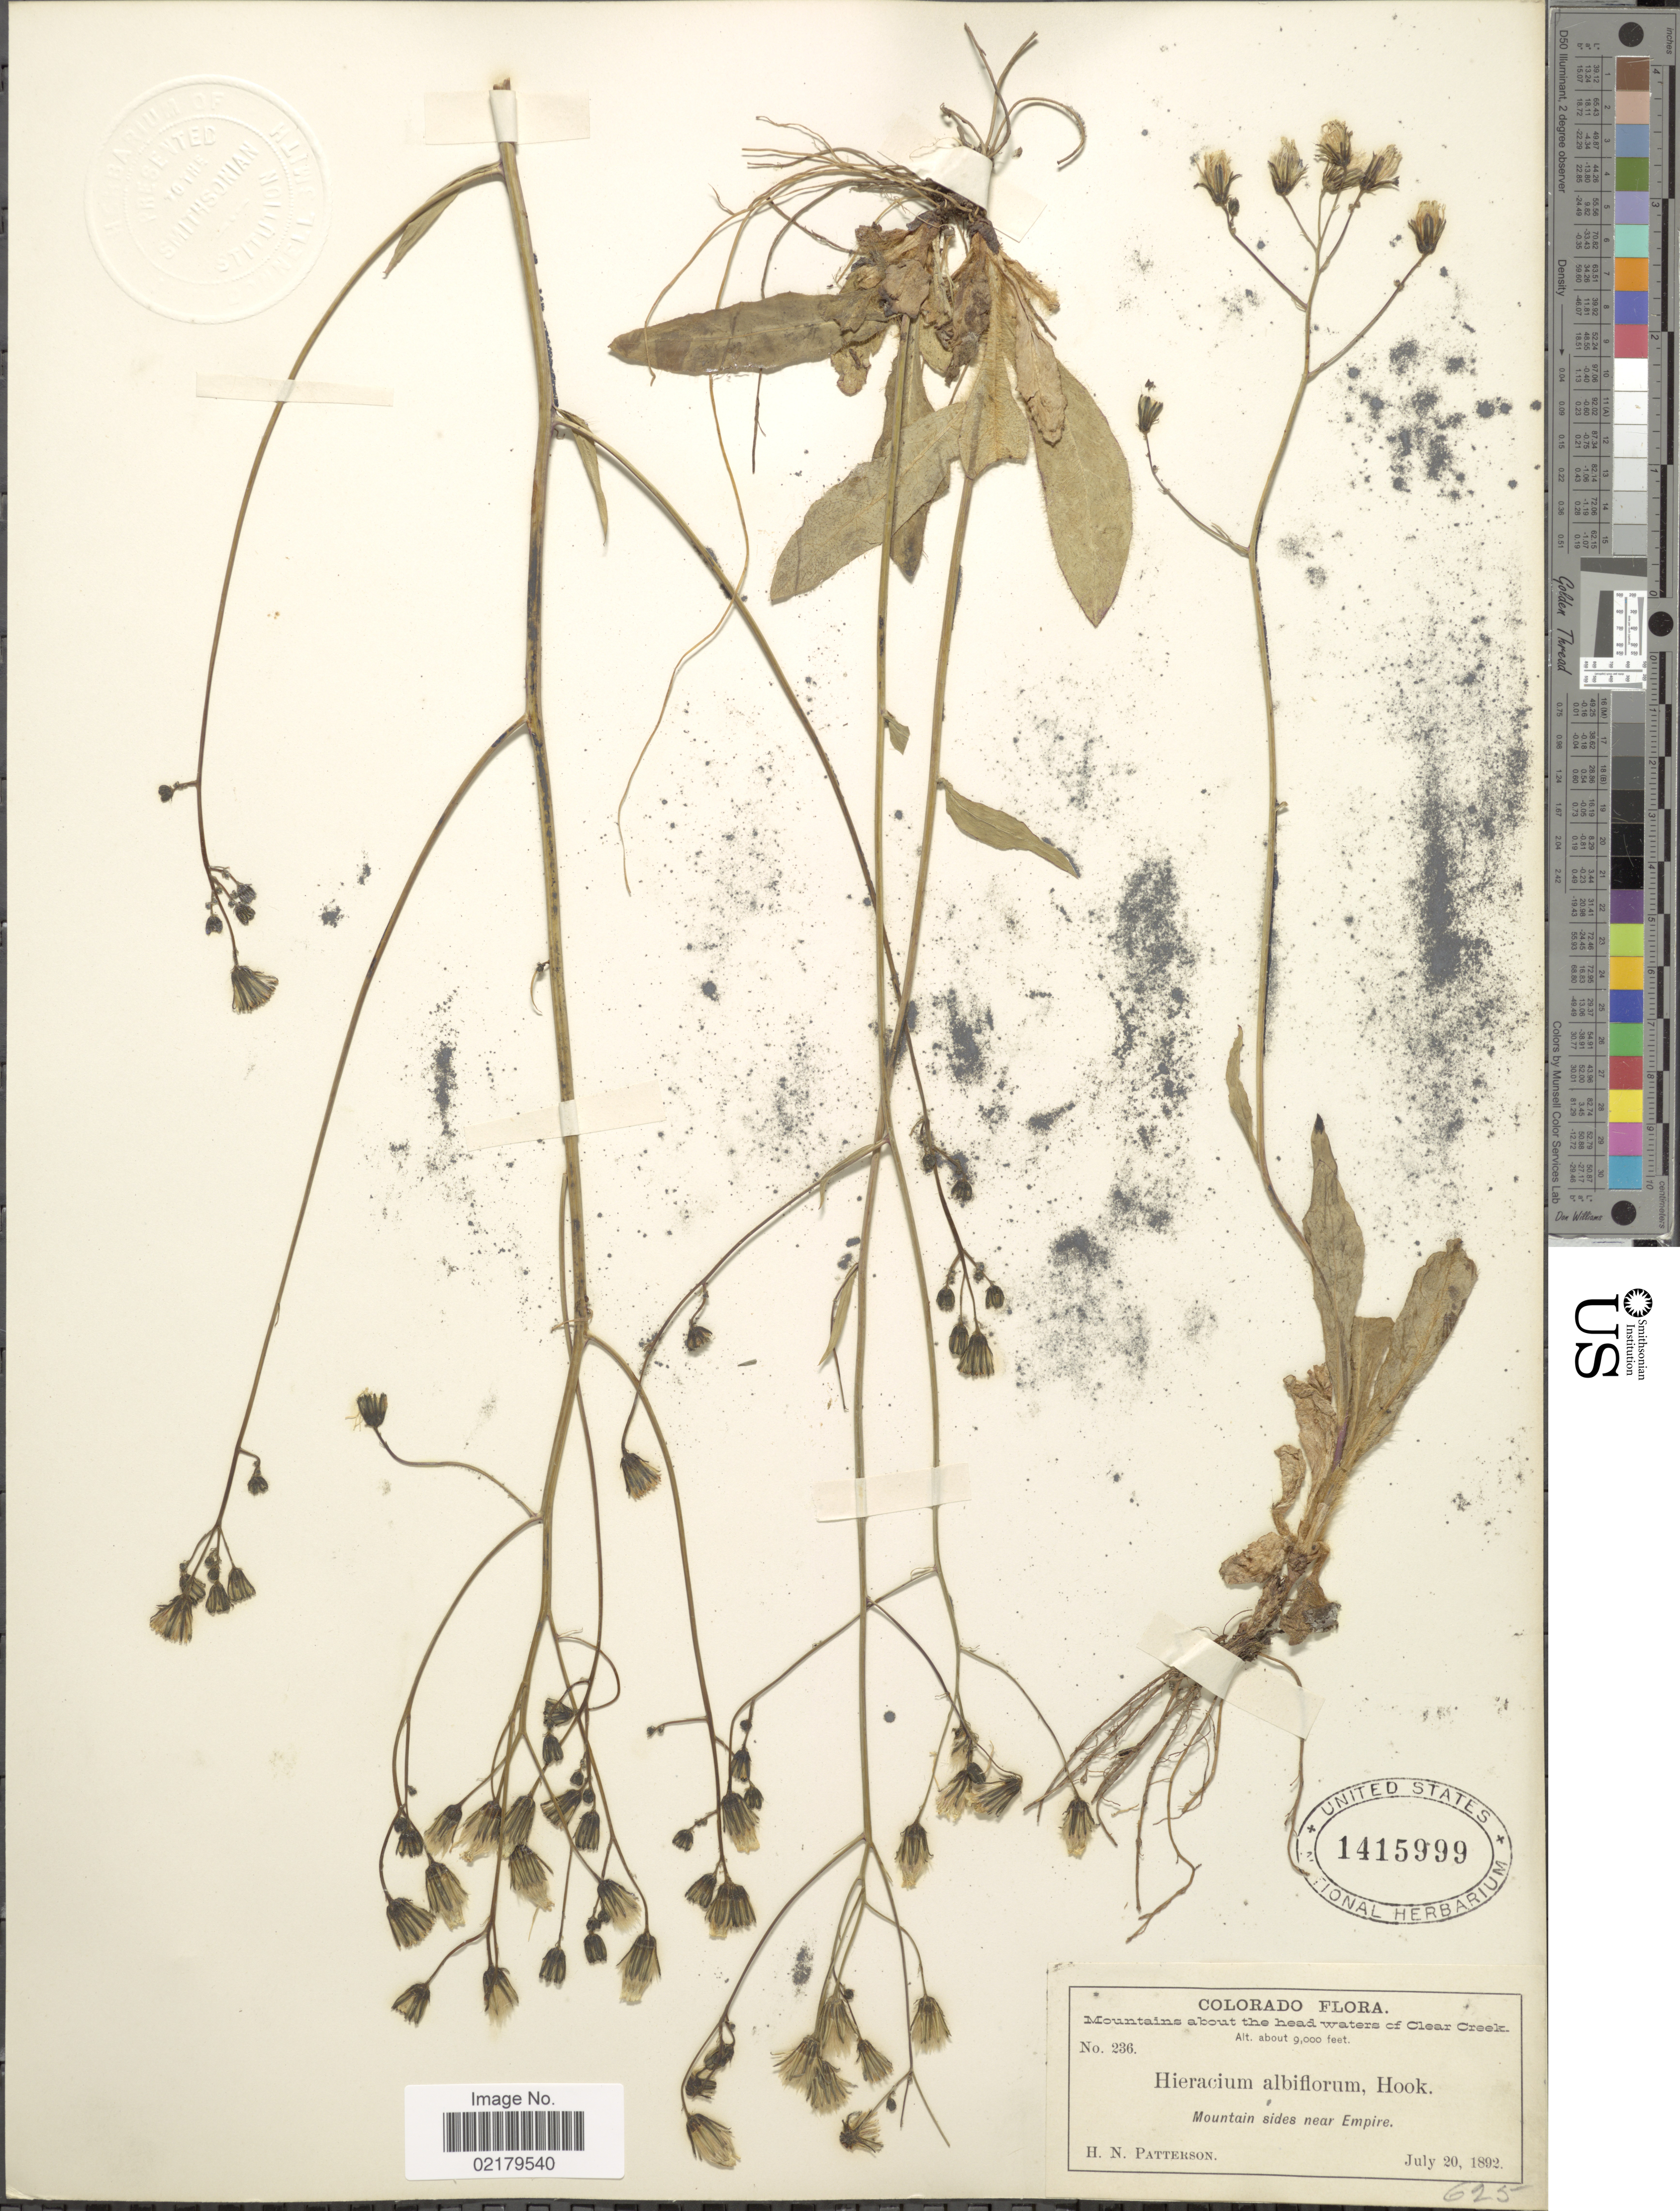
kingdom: Plantae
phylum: Tracheophyta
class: Magnoliopsida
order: Asterales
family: Asteraceae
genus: Hieracium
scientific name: Hieracium albiflorum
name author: Hook.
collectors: H. N. Patterson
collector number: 236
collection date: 1892-07-20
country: United States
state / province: Colorado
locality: Mountains aout the headwaters of Clear Creek, Mountain sides near Empire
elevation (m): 2743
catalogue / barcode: US 1415999